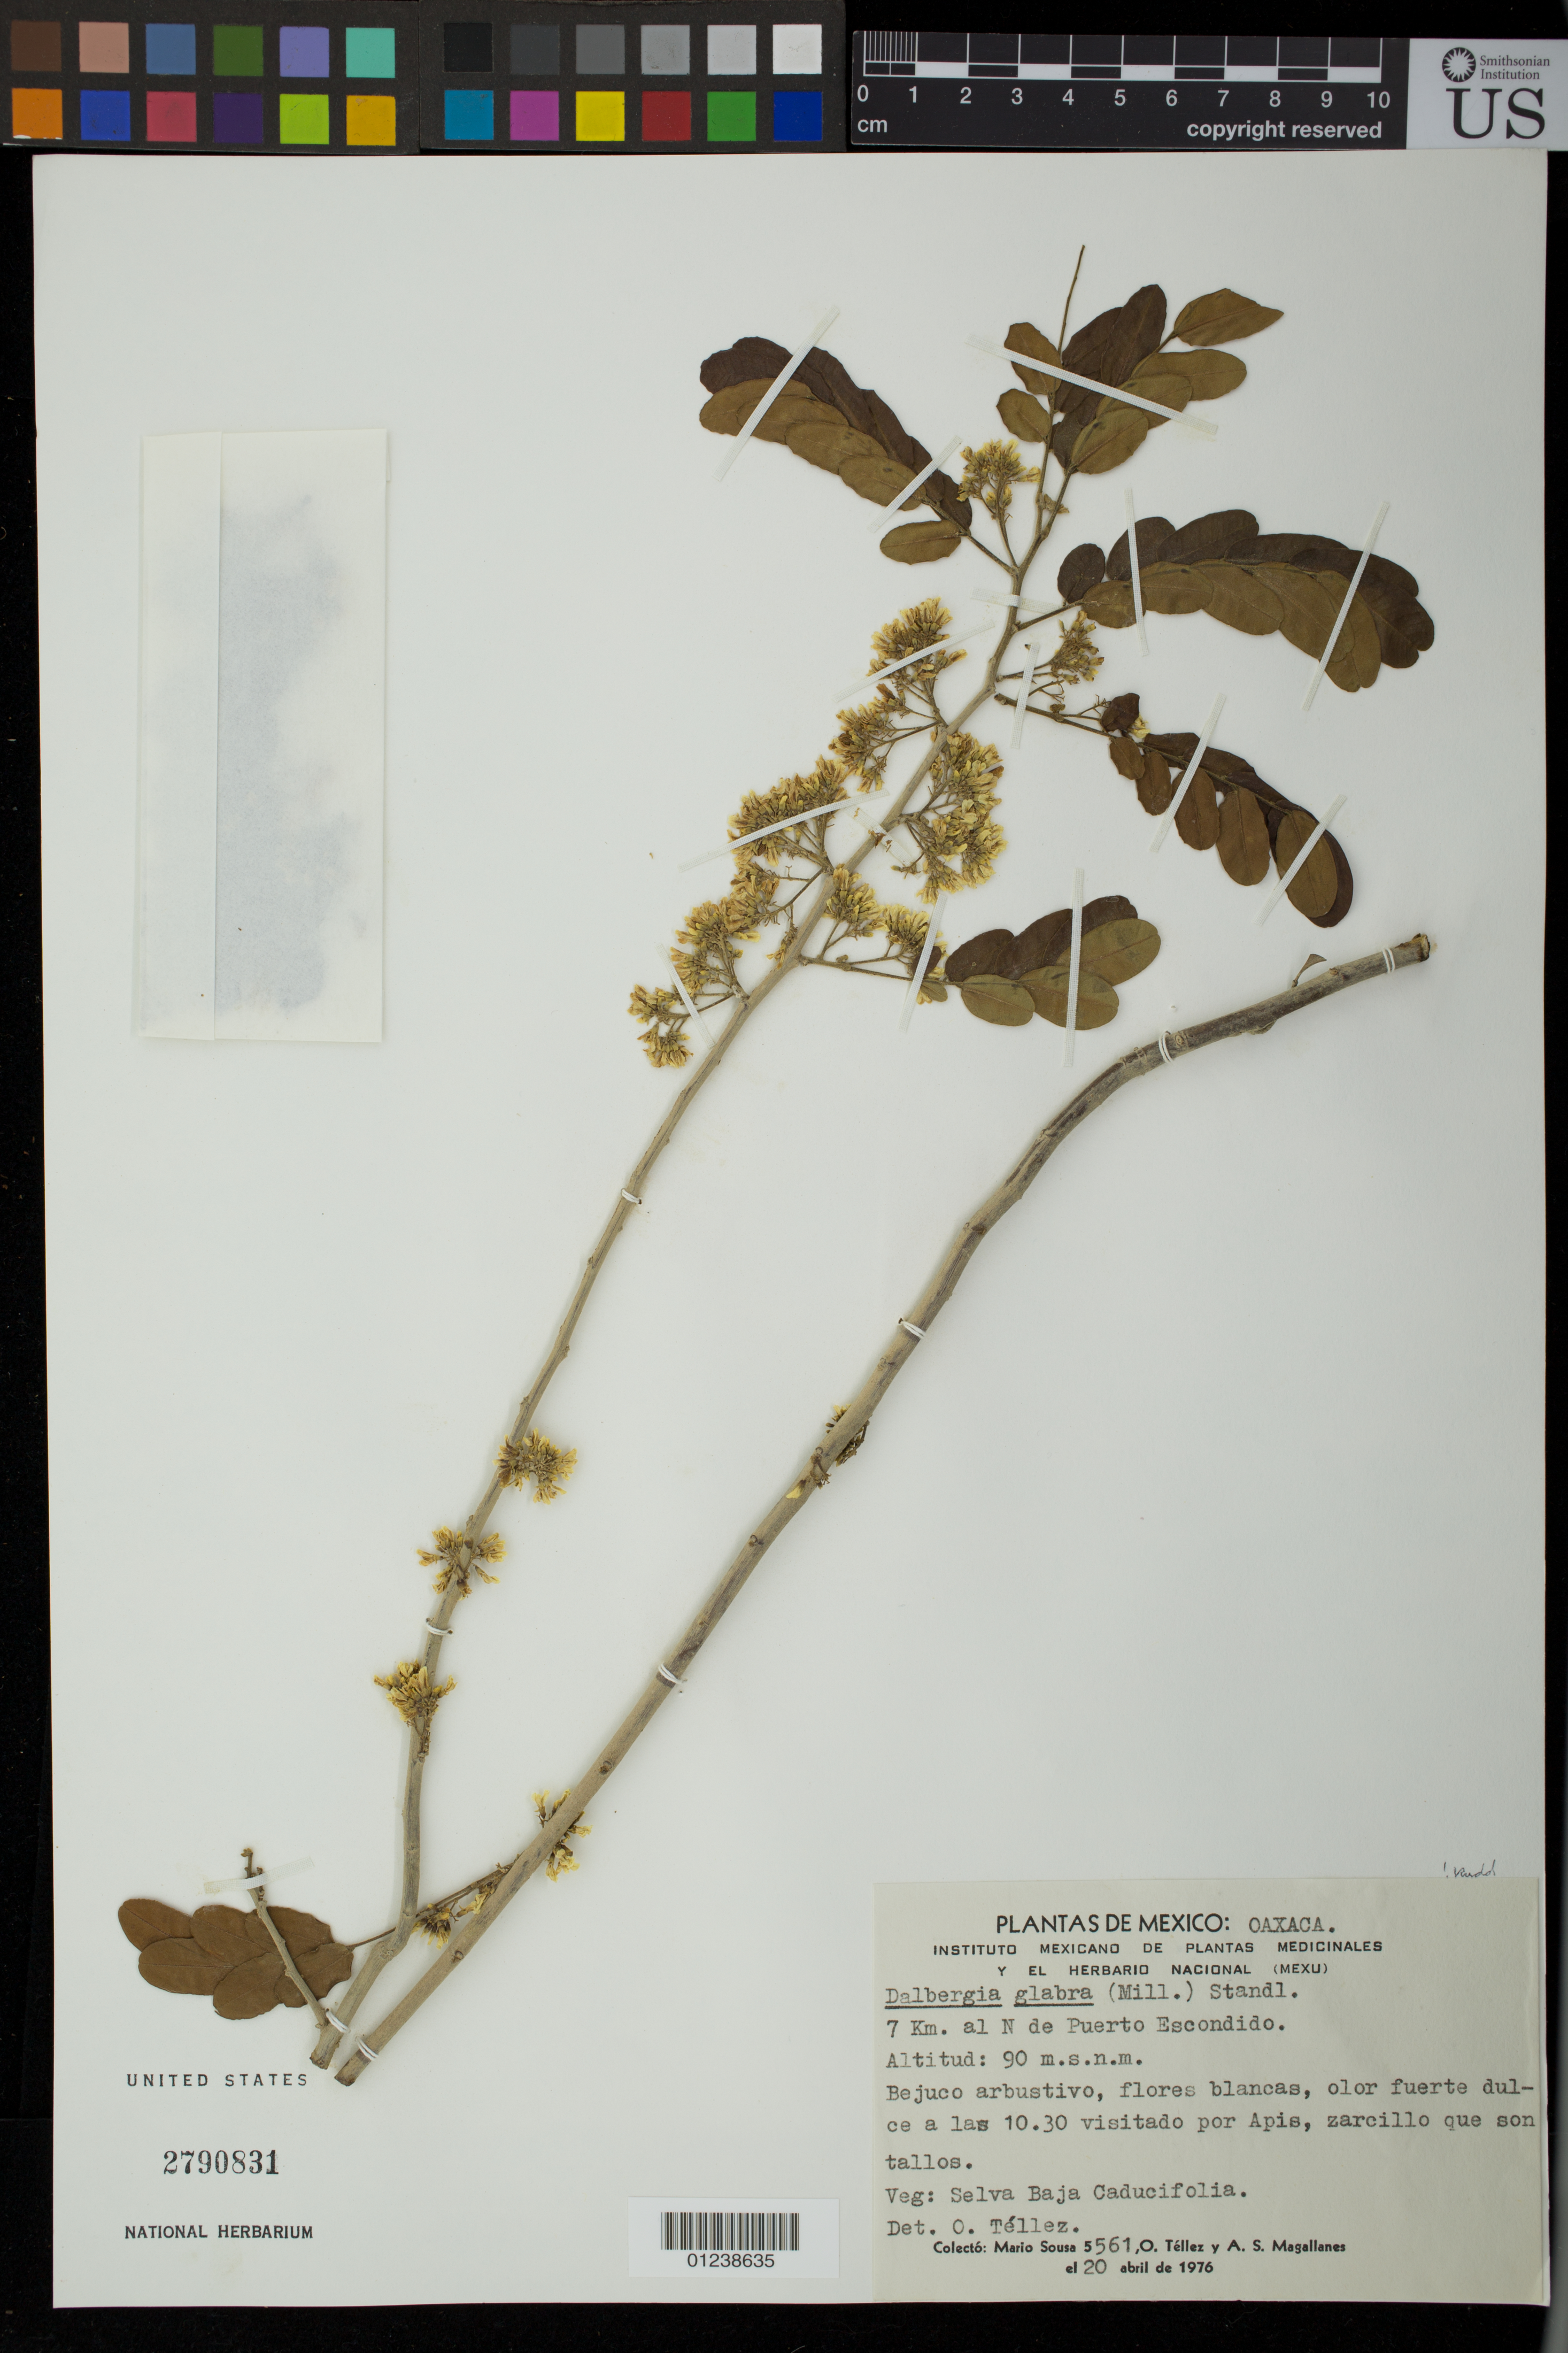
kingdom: Plantae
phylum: Tracheophyta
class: Magnoliopsida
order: Fabales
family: Fabaceae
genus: Dalbergia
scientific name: Dalbergia glabra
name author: (Mill.) Standl.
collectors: M. Sousa, O. Téllez V. & A. Magallanes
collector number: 5561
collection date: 1976-04-20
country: Mexico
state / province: Oaxaca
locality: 7 Km. al N de Puerto Escondido.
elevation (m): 90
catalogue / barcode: US 2790831